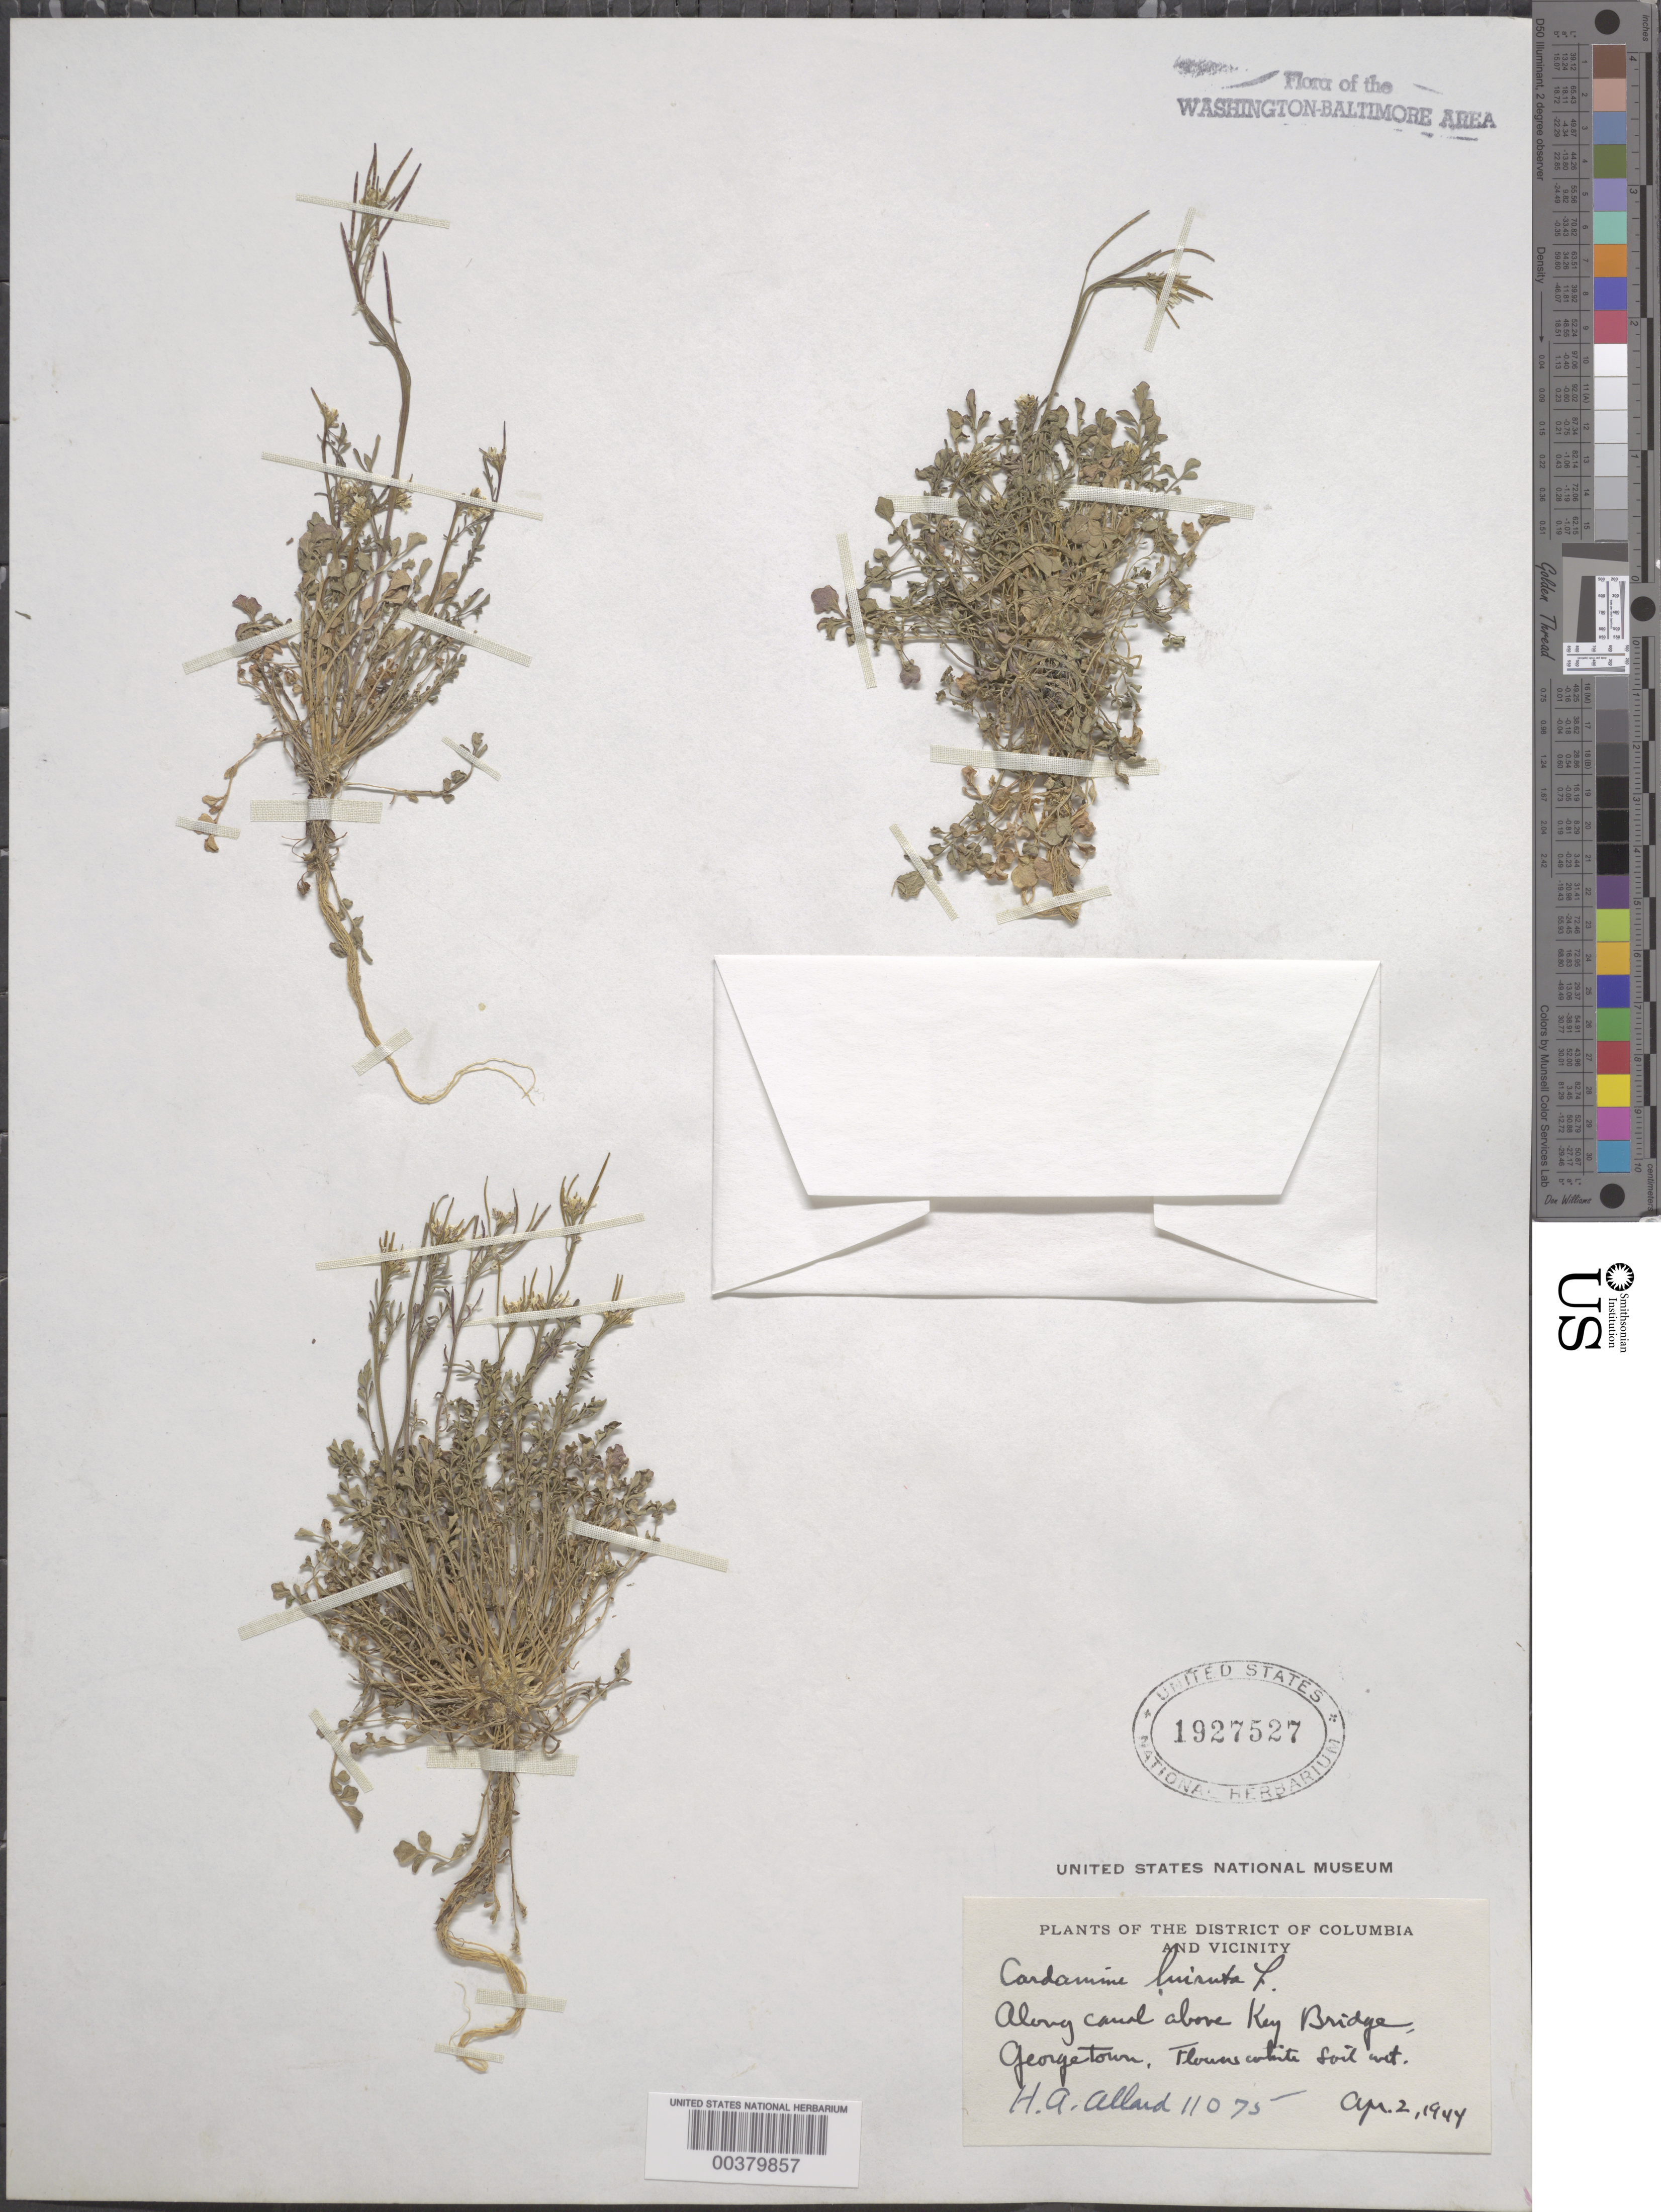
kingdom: Plantae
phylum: Tracheophyta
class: Magnoliopsida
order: Brassicales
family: Brassicaceae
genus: Cardamine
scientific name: Cardamine hirsuta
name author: L.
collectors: H. A. Allard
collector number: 11075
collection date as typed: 02 Apr 1944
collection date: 1944-04-02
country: United States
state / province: District of Columbia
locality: C. and O. Canal above Key Bridge, Georgetown C. & O. Canal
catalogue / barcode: US 1927527